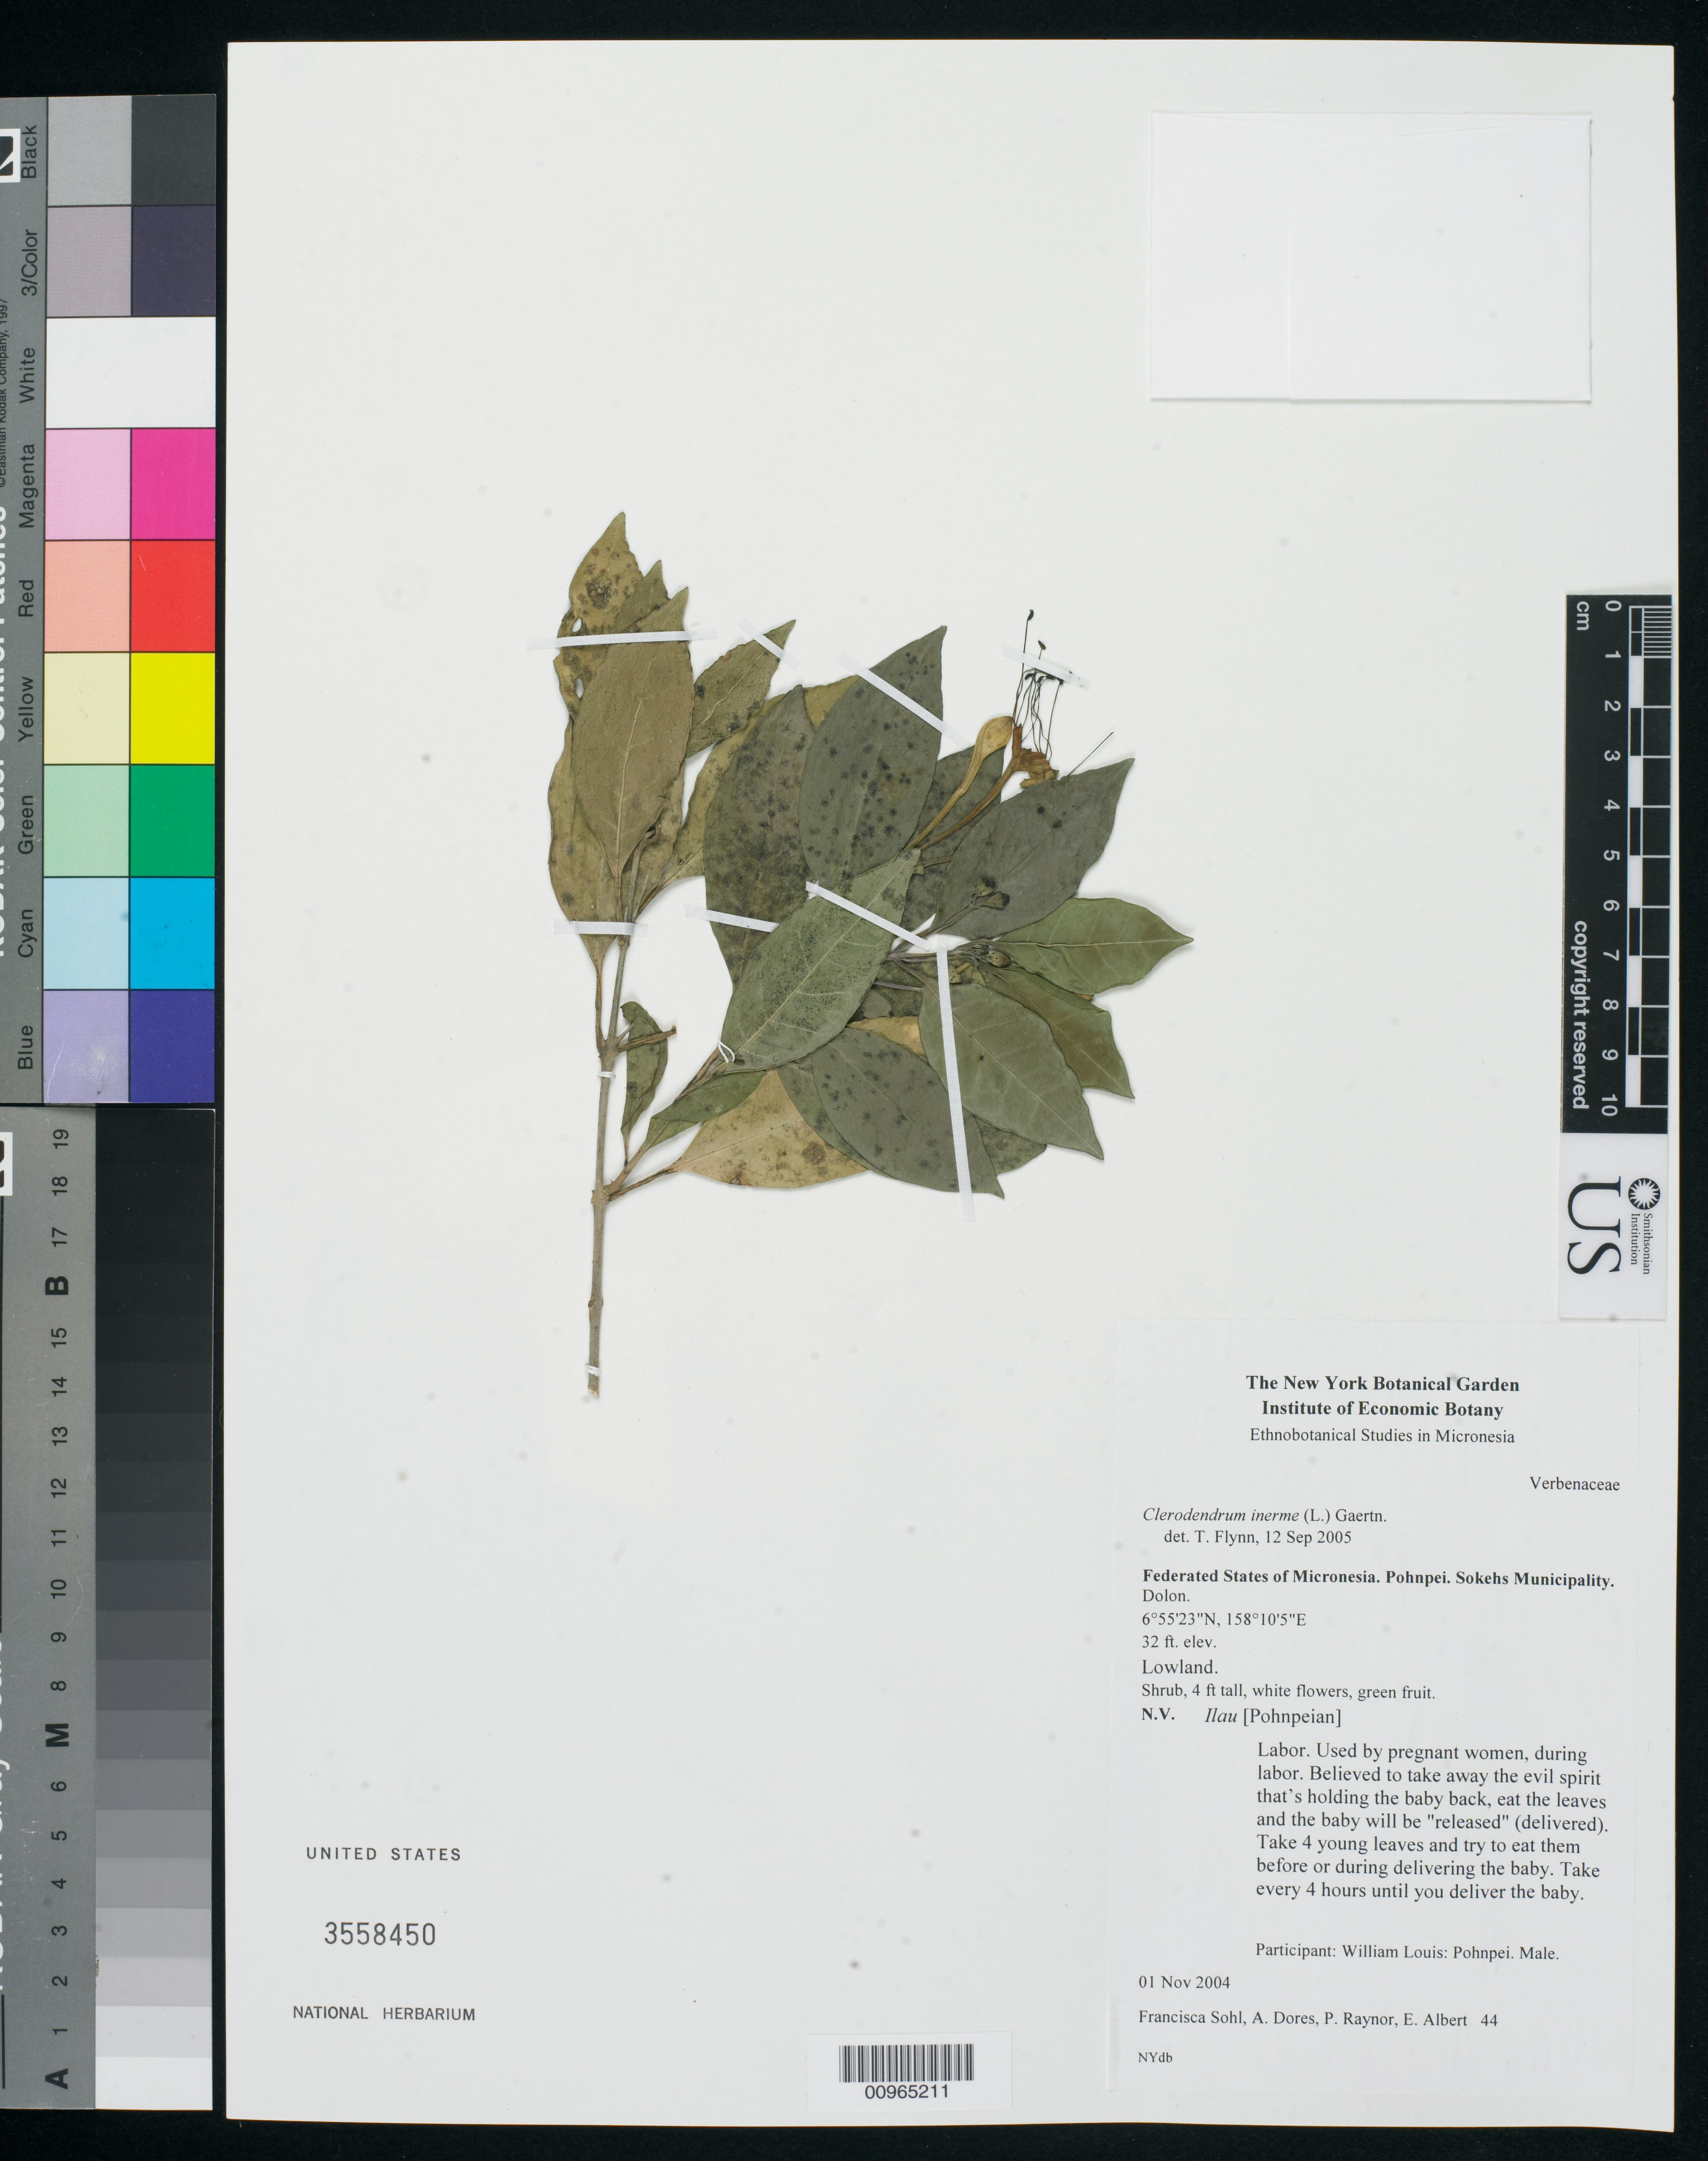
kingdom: Plantae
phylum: Tracheophyta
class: Magnoliopsida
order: Lamiales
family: Lamiaceae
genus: Clerodendrum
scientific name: Clerodendrum inerme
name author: (L.) Gaertn.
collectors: F. Sohl, A. Dores, A. Raynor & E. Albert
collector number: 44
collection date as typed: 01 Nov 2004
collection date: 2004-11-01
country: Micronesia, Federated States of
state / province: Pohnpei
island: Pohnpei [Ponape]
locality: Dolon, Sokehs Muncipality, Pohnpei, Micronesia. Lowland.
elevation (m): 10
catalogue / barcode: US 3558450